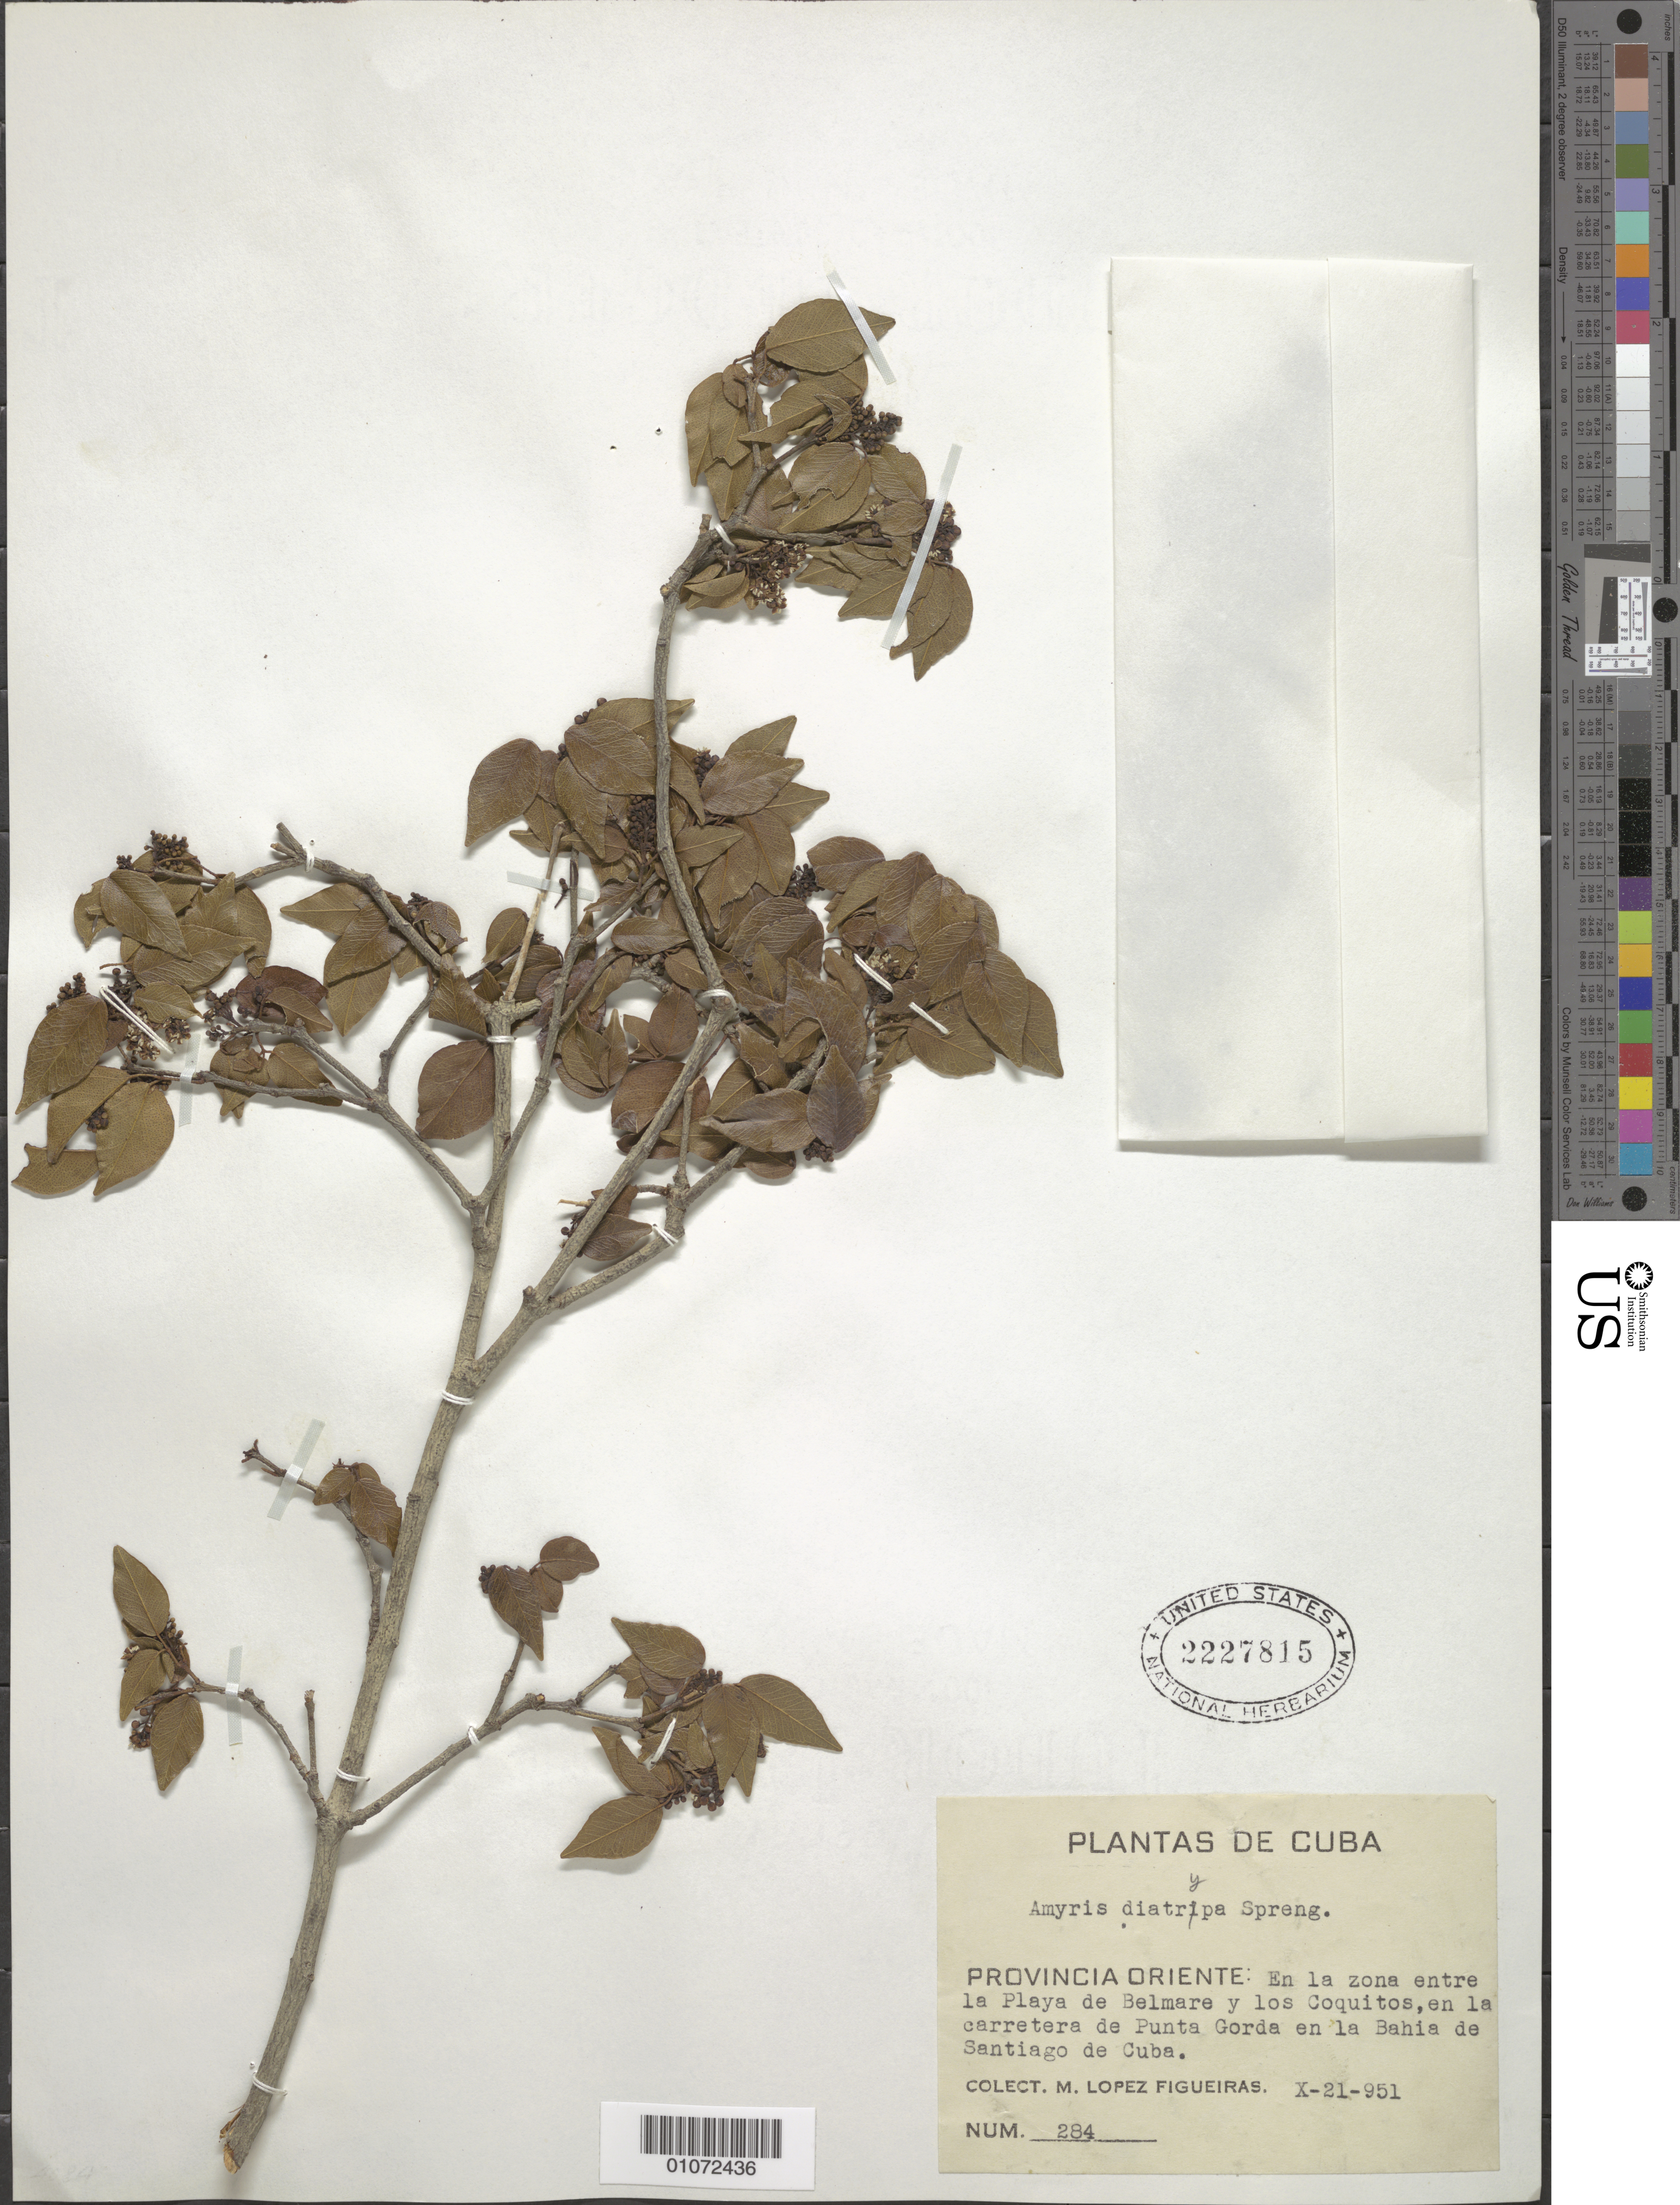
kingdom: Plantae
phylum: Tracheophyta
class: Magnoliopsida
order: Sapindales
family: Rutaceae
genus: Amyris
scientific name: Amyris diatrypa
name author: Spreng.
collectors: M. López Figueiras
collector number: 284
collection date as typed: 21 Oct 1951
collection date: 1951-10-21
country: Cuba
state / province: Santiago de Cuba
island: Cuba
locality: Provinica Oriente: En la zona etre la Playa de Belmare y los Coquiots, en la carretera de Punta Gorda en la Bahia de Santiago de Cuba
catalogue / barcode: US 2227815